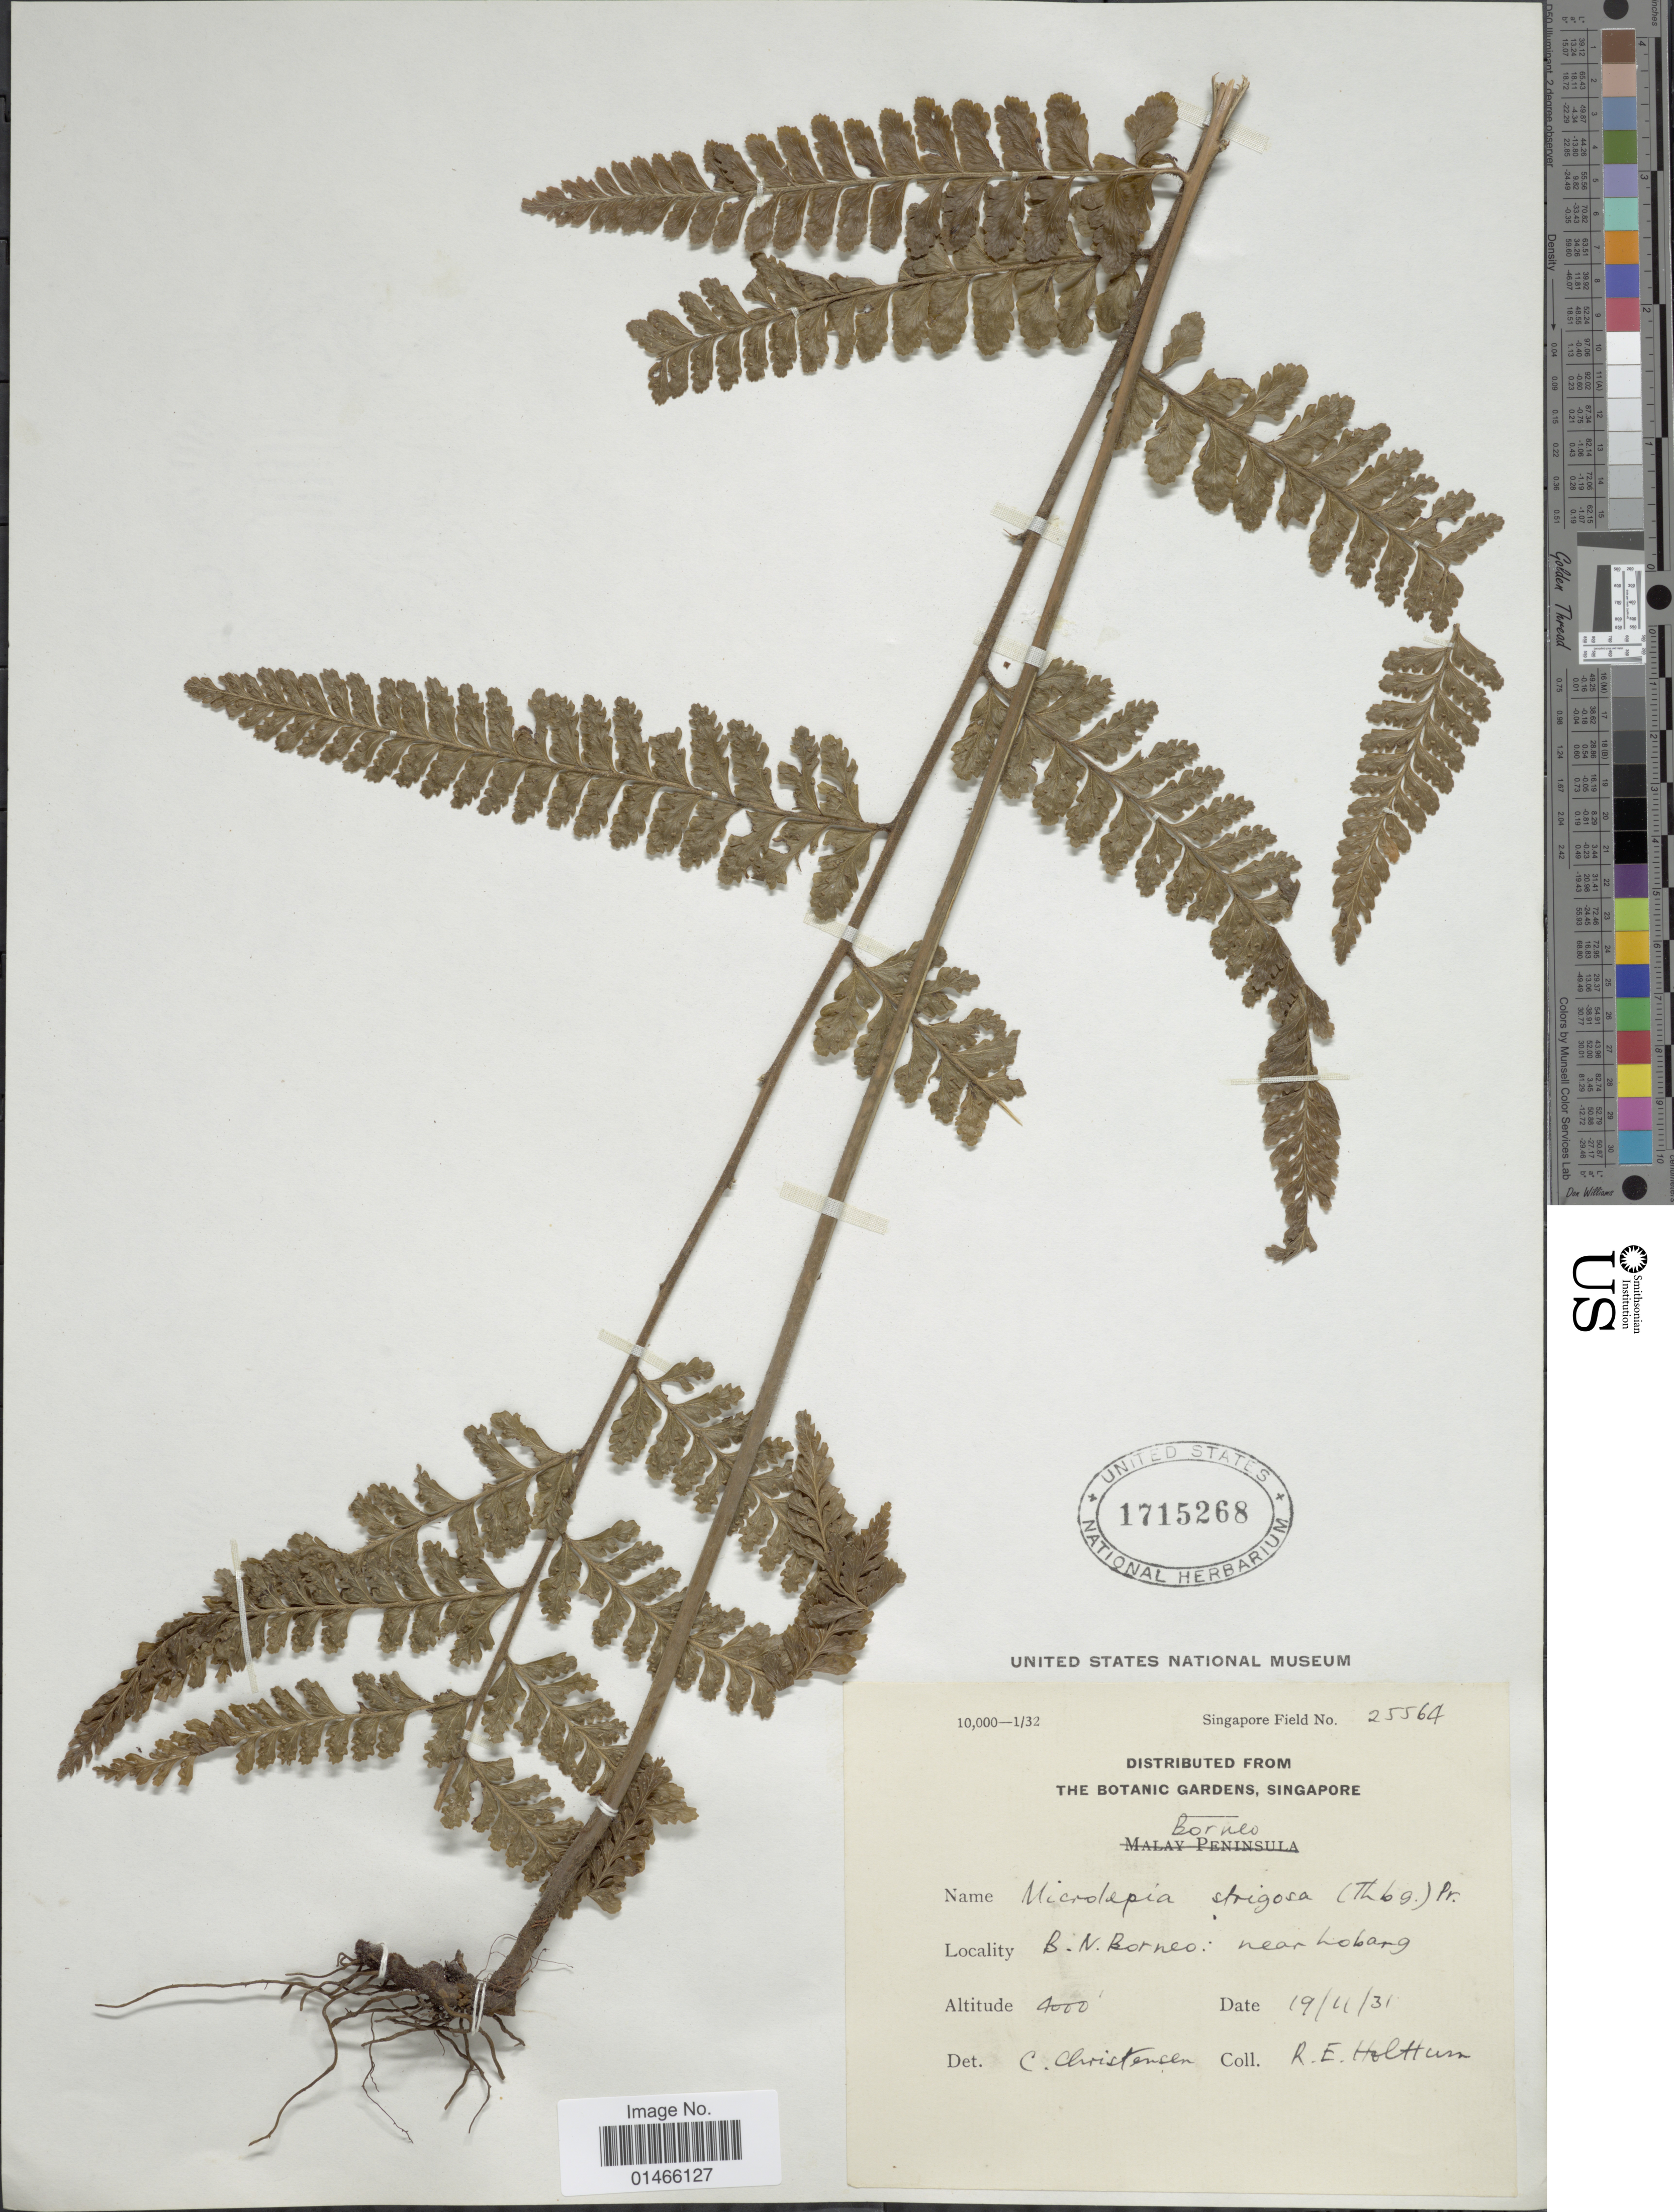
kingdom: Plantae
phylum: Tracheophyta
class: Polypodiopsida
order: Polypodiales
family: Dennstaedtiaceae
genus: Microlepia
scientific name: Microlepia strigosa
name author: (Thunb.) J. Presl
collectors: R. E. Holttum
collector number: Singapore Field 25564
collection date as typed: Transcribed d/m/y: 19/11/31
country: Malaysia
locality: B.N. Borneo, near Lobang [interpreted]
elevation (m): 1219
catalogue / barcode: US 1715268